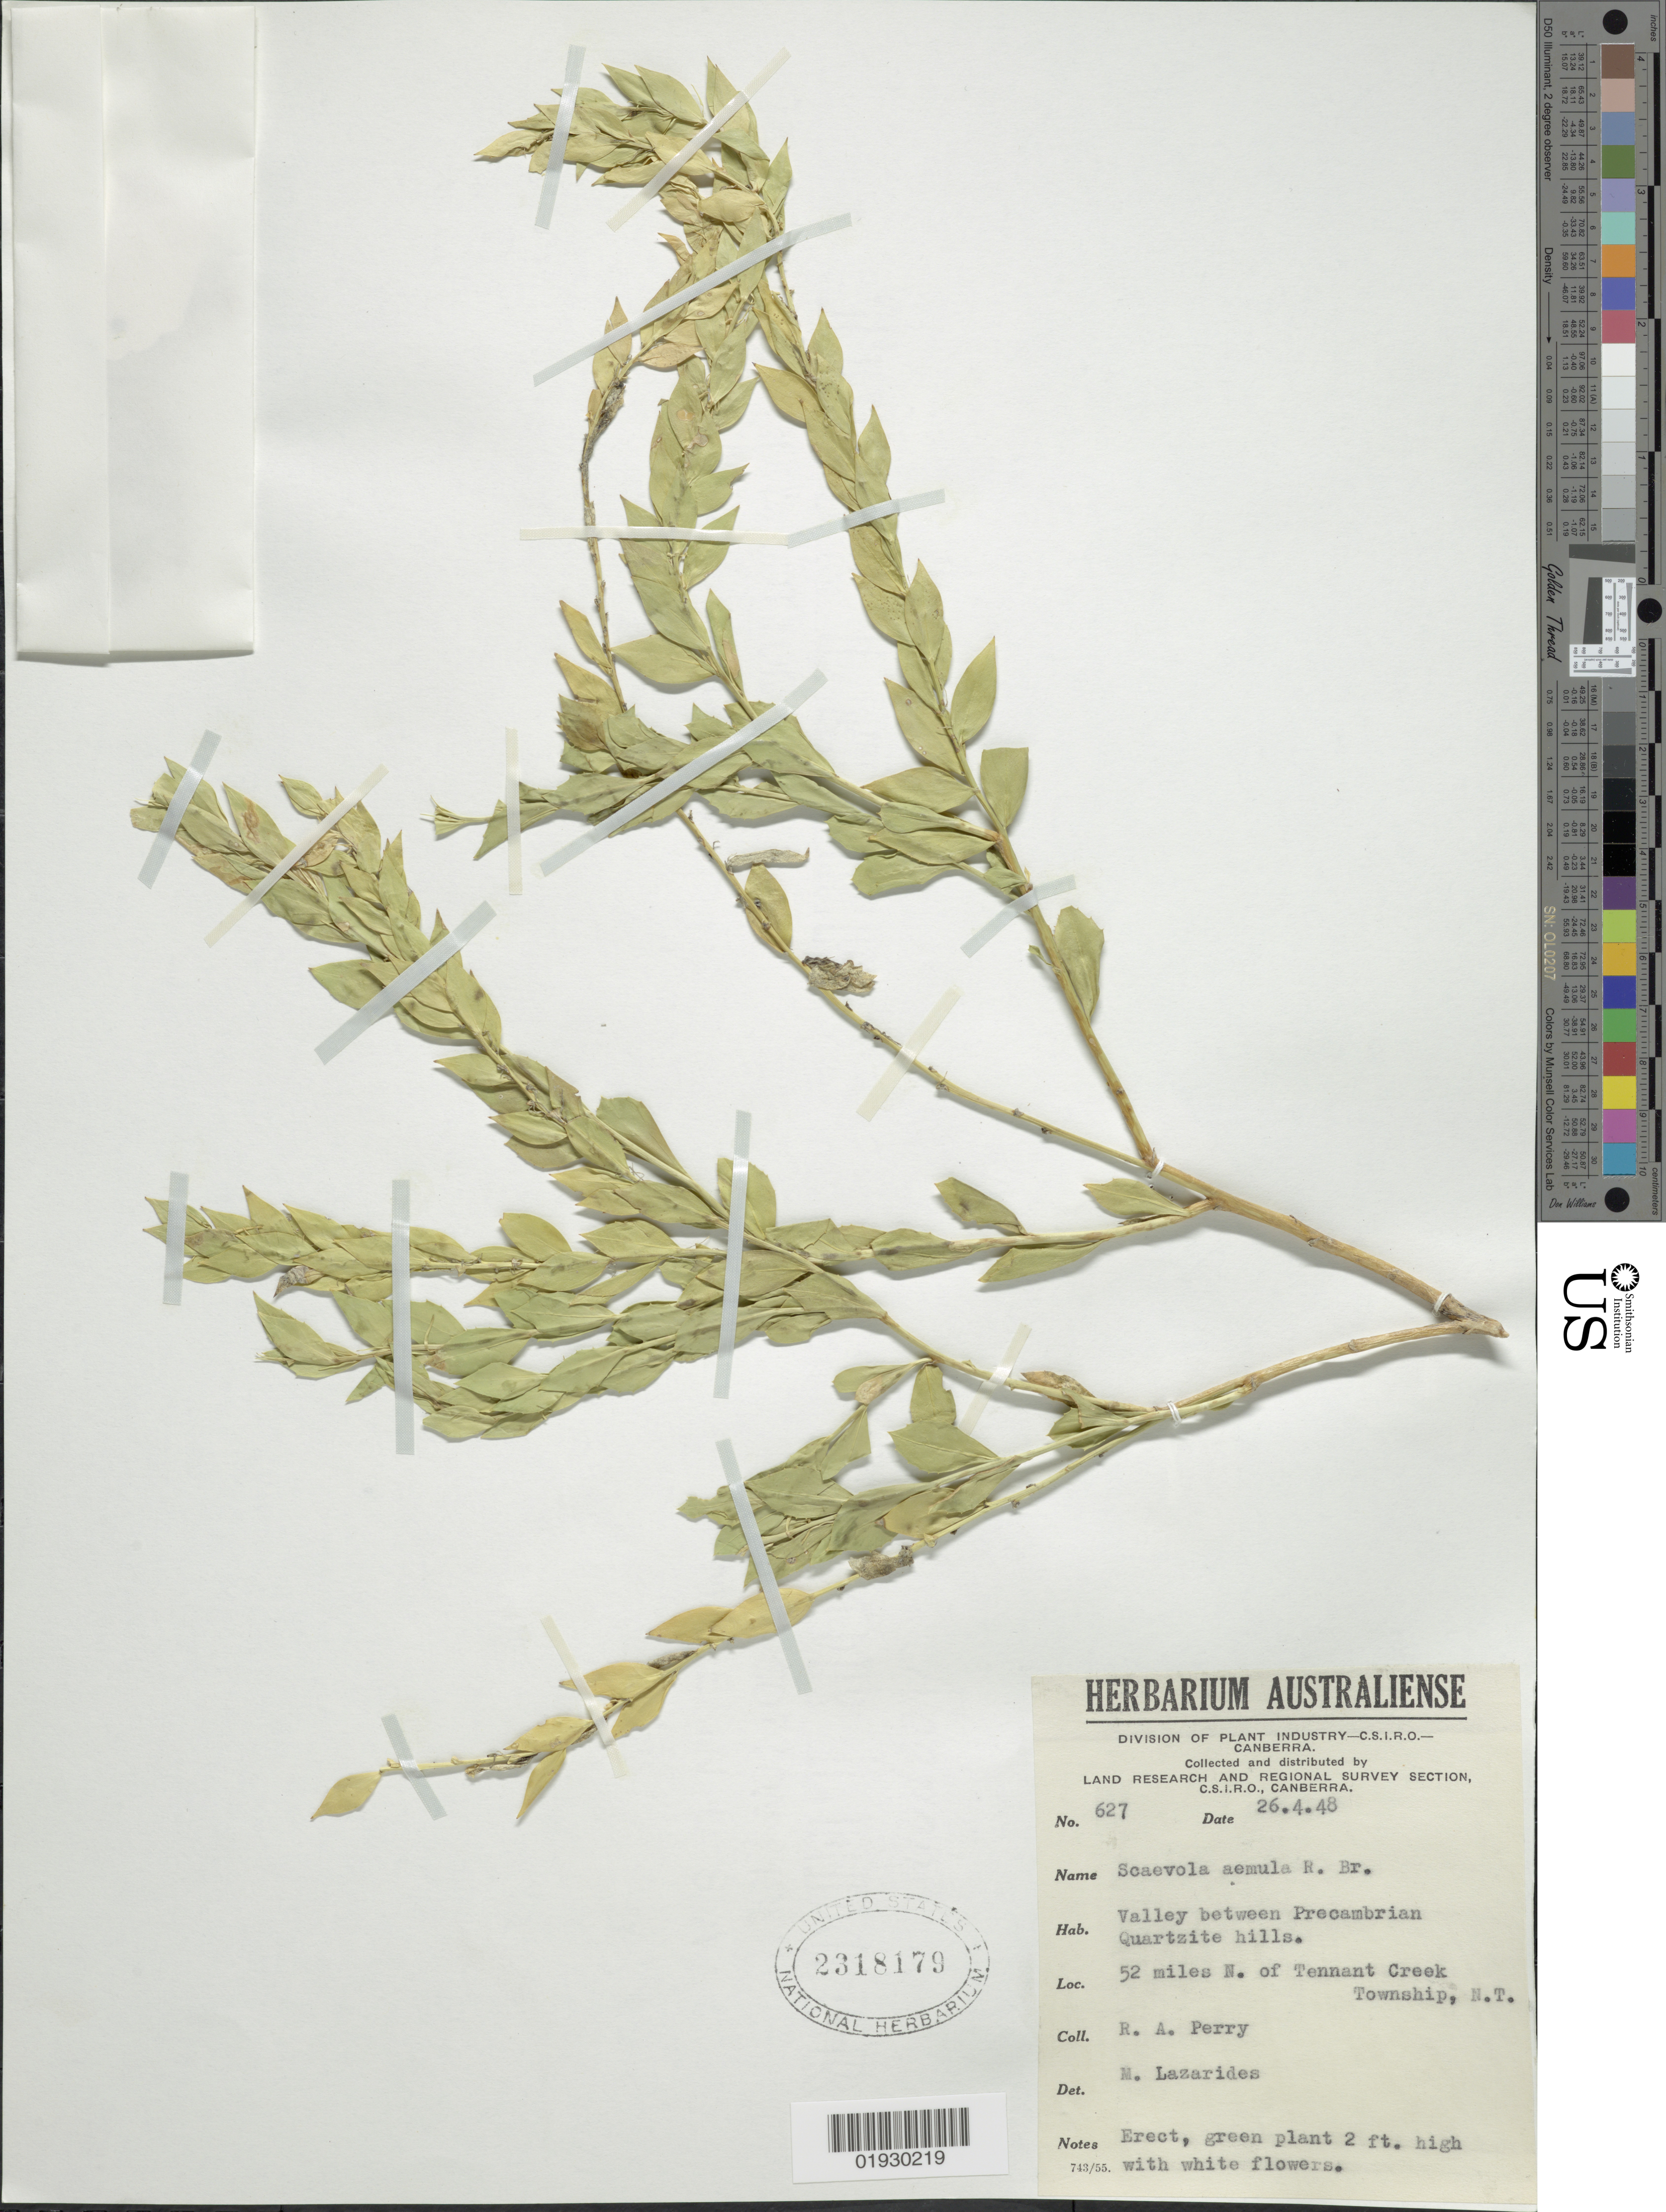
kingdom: Plantae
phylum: Tracheophyta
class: Magnoliopsida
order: Asterales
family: Goodeniaceae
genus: Scaevola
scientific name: Scaevola aemula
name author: R. Br.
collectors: Perry, R. A.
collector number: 627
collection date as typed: Transcribed d/m/y: 26/4/48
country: Australia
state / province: Northern Territory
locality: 52 miles N. of Tennant Creek Township, N.T.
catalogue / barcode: US 2318179